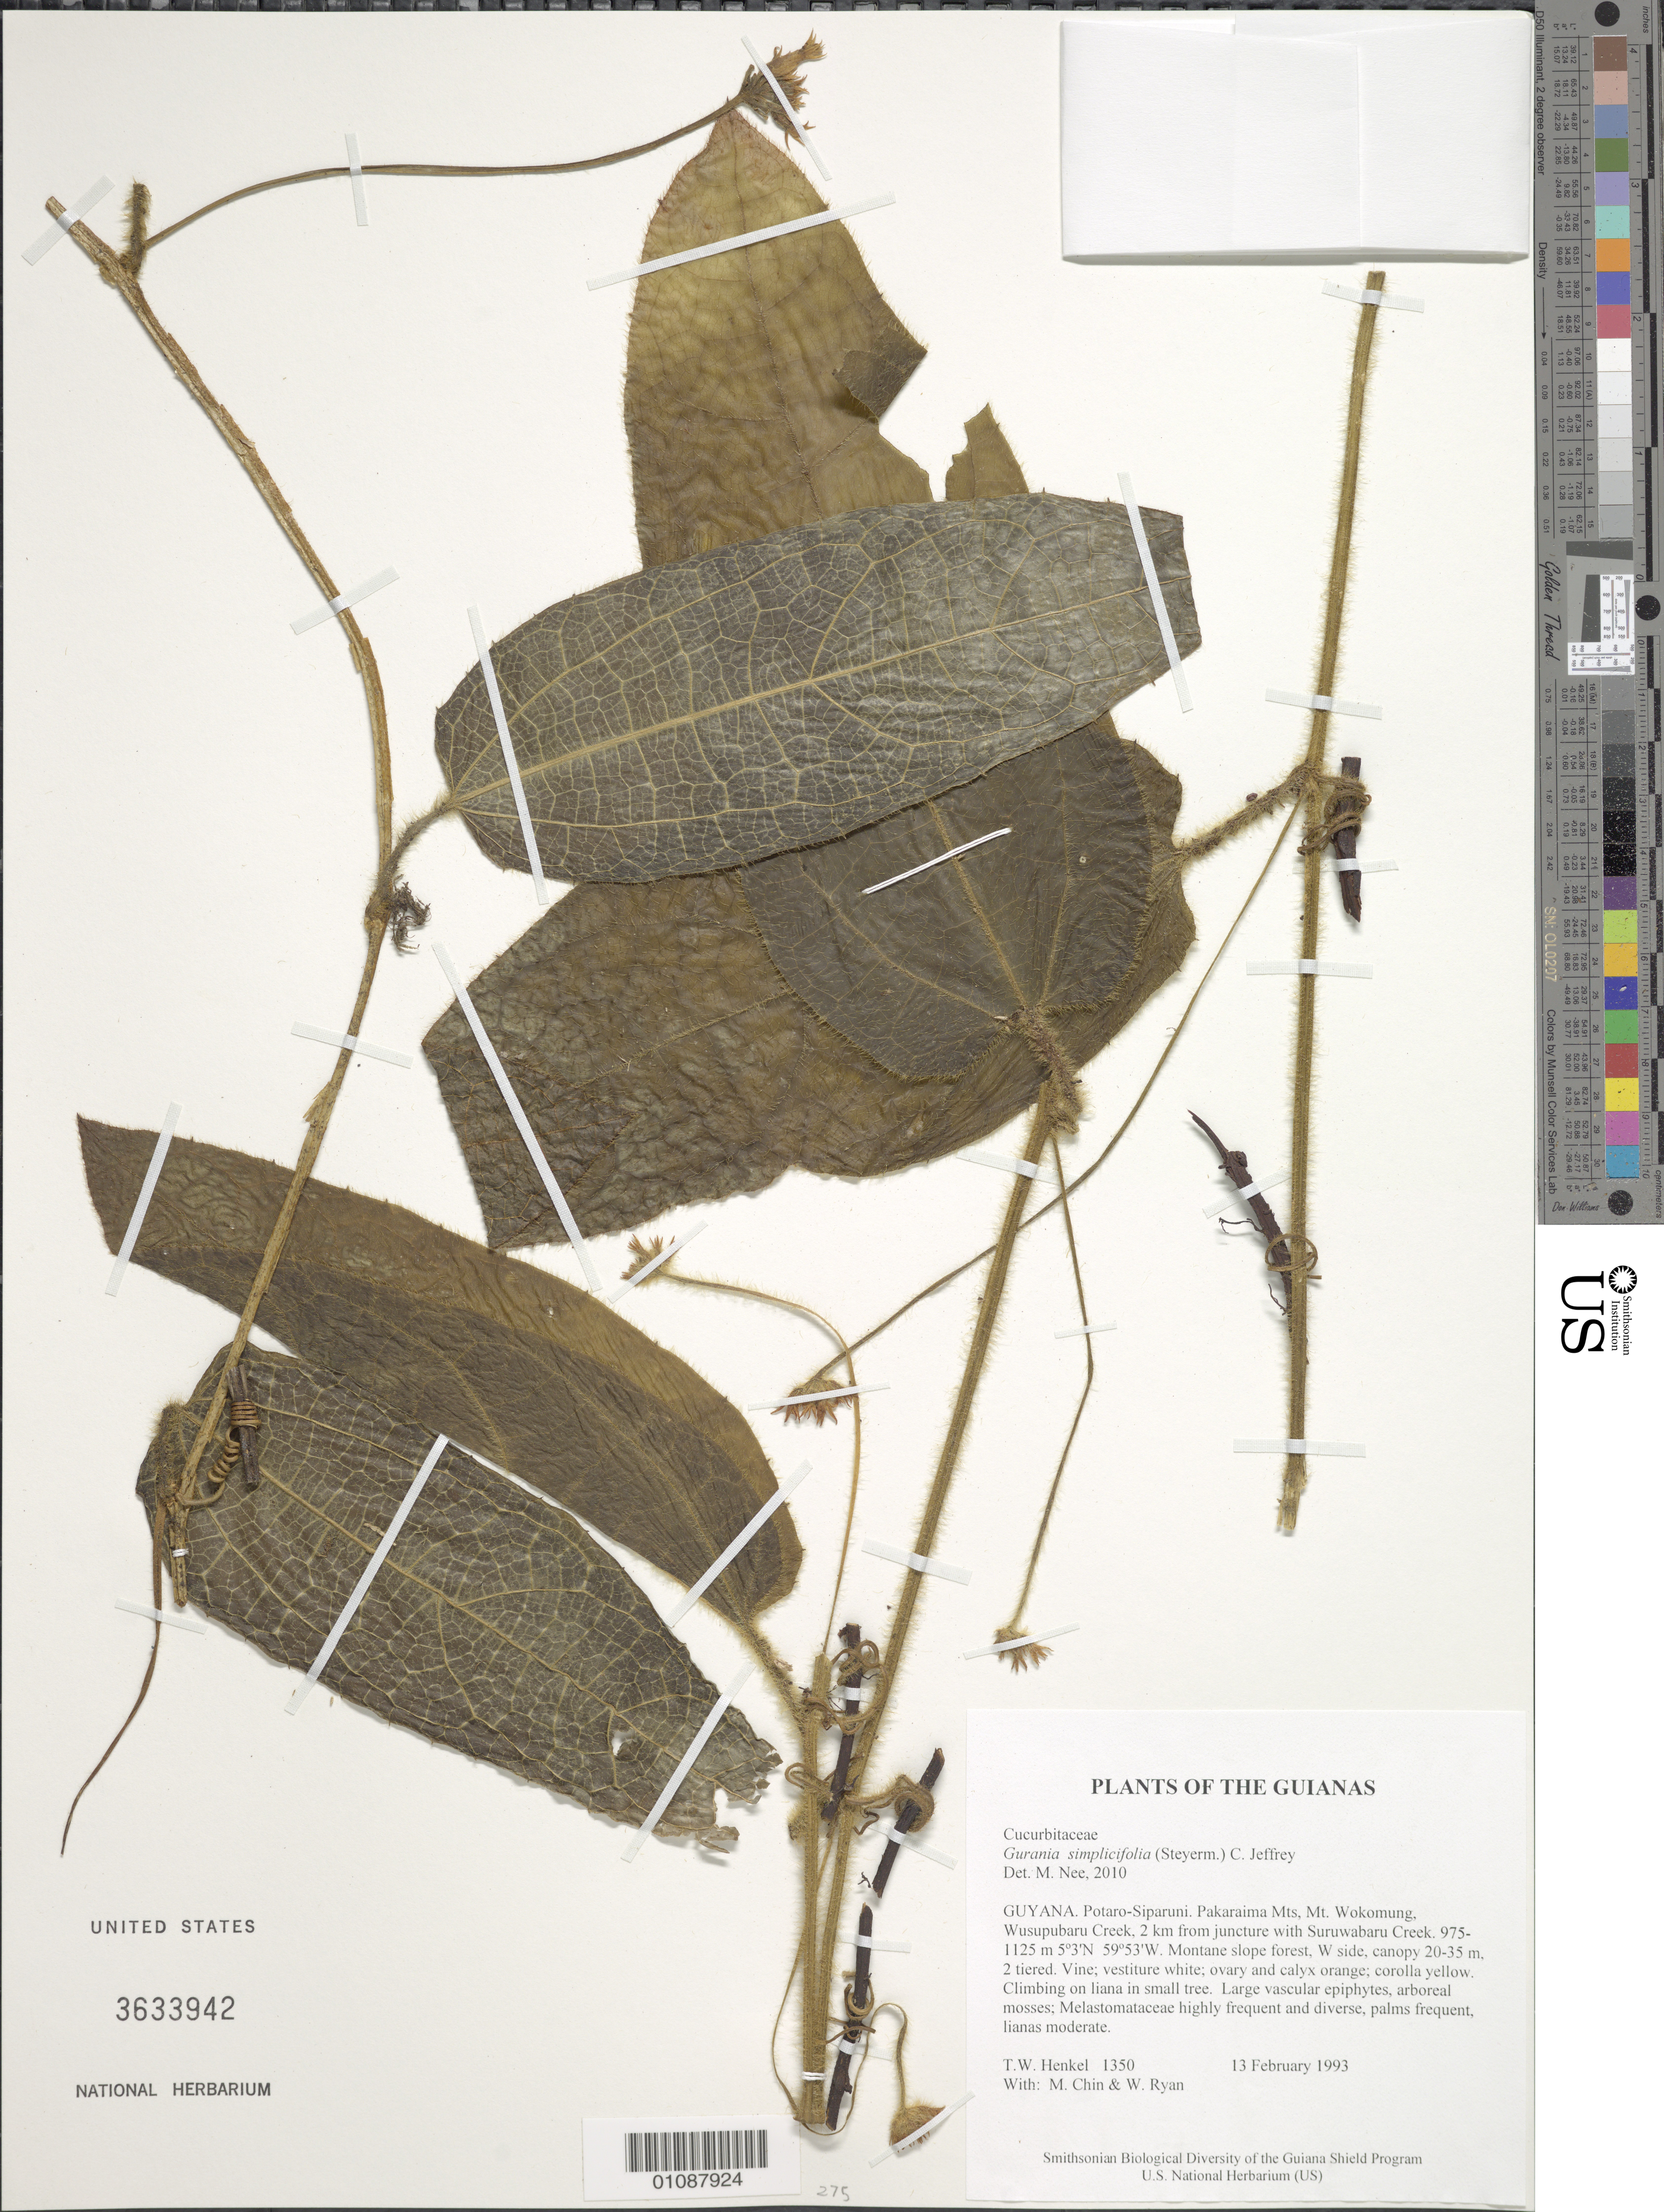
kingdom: Plantae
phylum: Tracheophyta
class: Magnoliopsida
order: Cucurbitales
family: Cucurbitaceae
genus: Gurania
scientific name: Gurania simplicifolia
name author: (Steyerm.) C. Jeffrey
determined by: Nee, Michael H.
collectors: T. Henkel, M. Chin & W. Ryan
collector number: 1350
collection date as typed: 13 February 1993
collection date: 1993-02-13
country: Guyana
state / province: Potaro-Siparuni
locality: Pakaraima Mts, Mt. Wokomung, Wusupubaru Creek, 2 km from juncture with Suruwabaru Creek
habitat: Montane slope forest, W side, canopy 20-35 m, 2 tiered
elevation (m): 975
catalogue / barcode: US 3633942